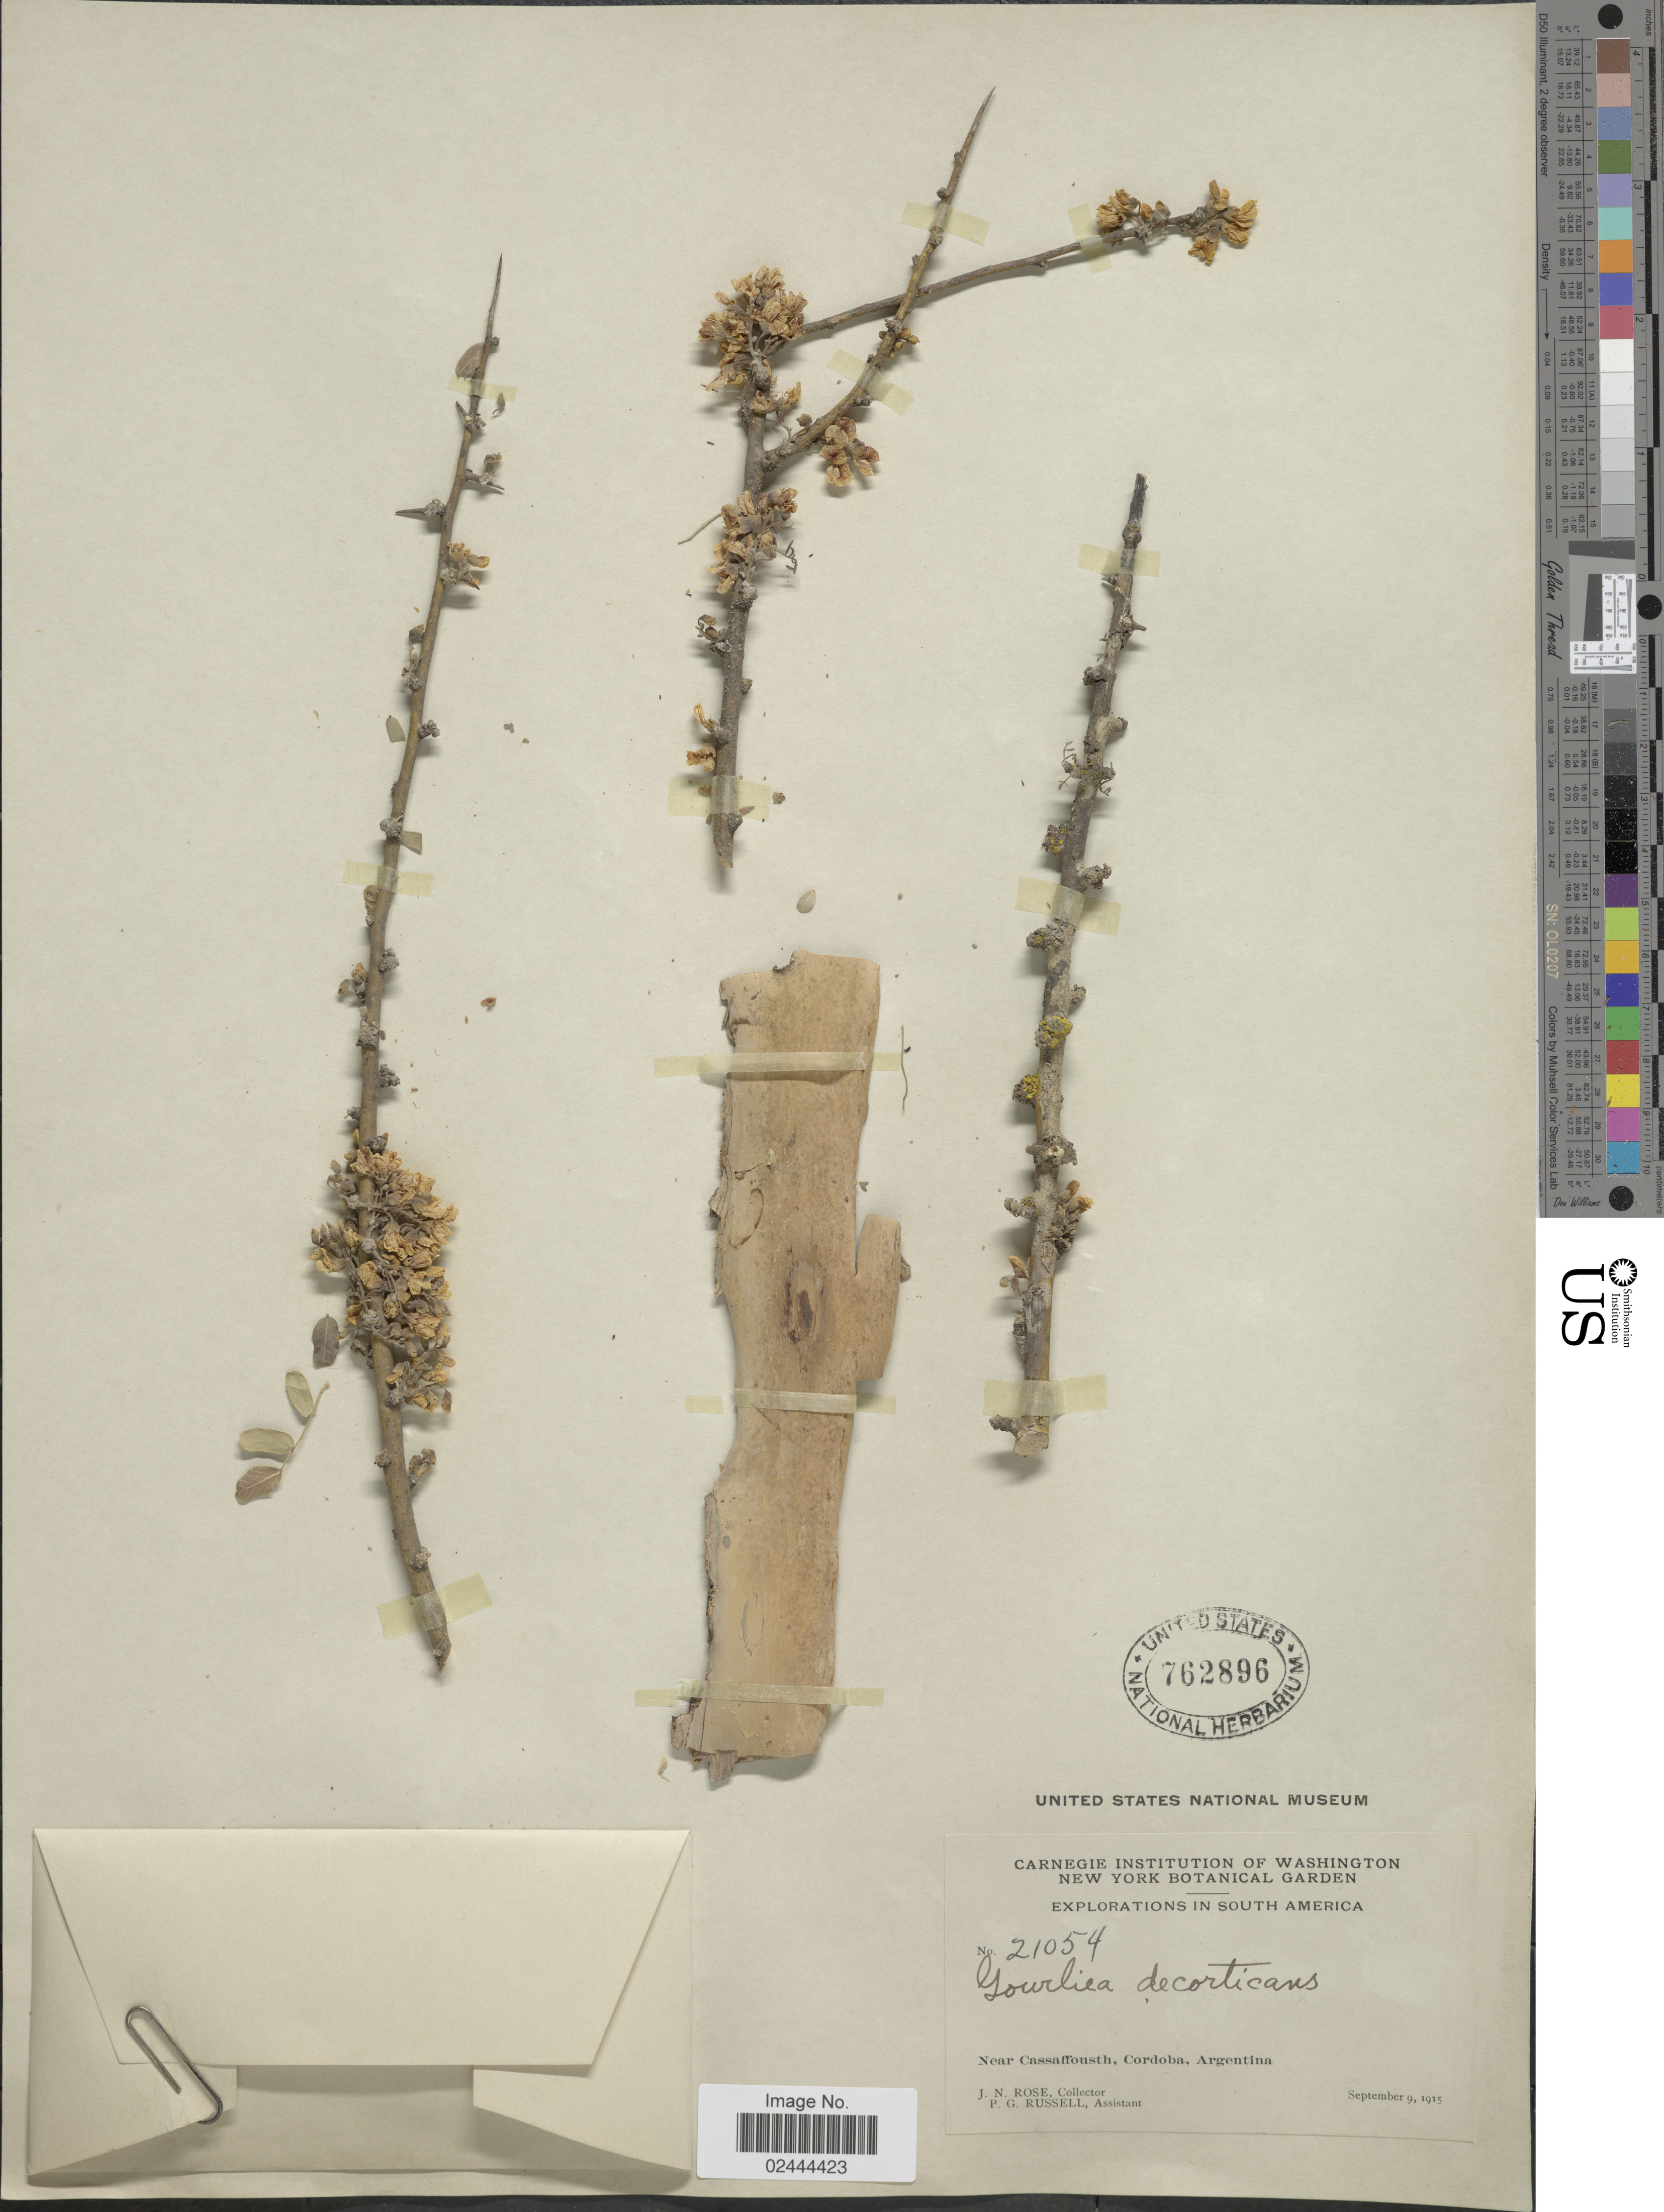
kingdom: Plantae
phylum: Tracheophyta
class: Magnoliopsida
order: Fabales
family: Fabaceae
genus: Geoffroea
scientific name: Geoffroea decorticans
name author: (Gillies ex Hook. & Arn.) Burkart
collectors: J. N. Rose & P. G. Russell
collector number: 21054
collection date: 1915-09-09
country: Argentina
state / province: Cordoba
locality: Near Cassaffousth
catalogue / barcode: US 762896